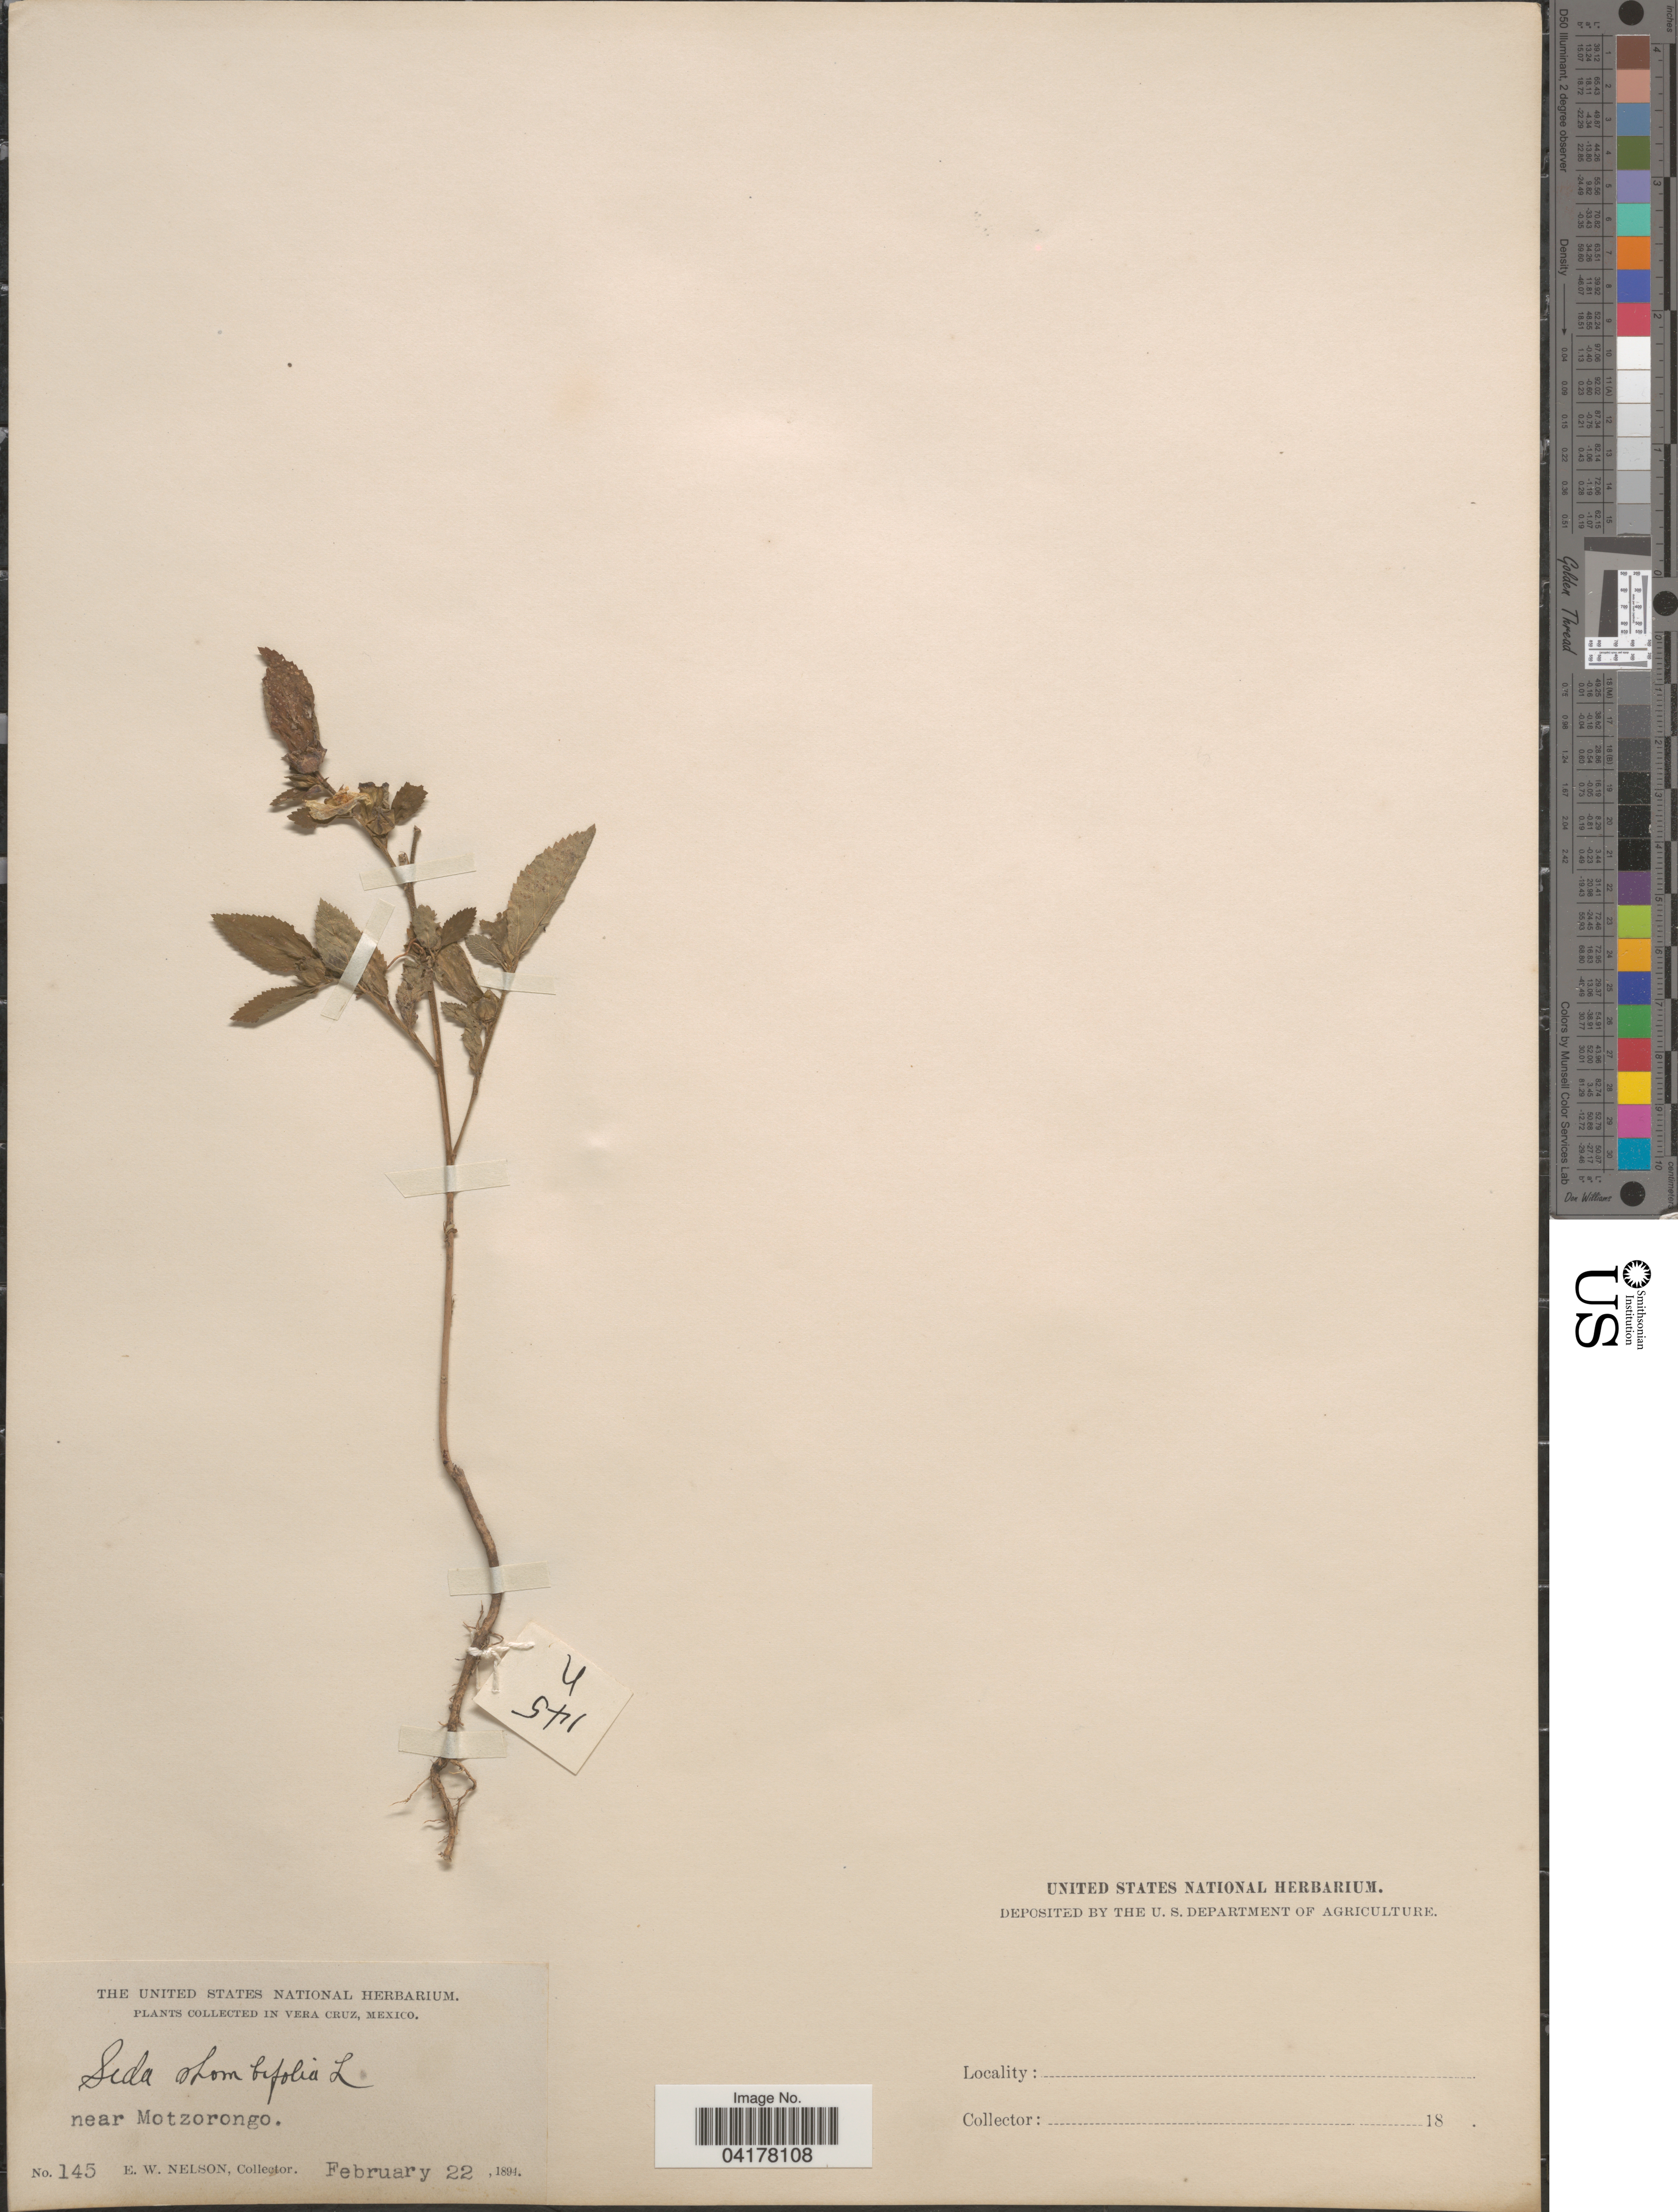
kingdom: Plantae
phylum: Tracheophyta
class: Magnoliopsida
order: Malvales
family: Malvaceae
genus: Sida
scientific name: Sida rhombifolia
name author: L.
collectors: E. W. Nelson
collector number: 145N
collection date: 1894-02-22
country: Mexico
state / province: Veracruz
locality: In Vera Cruz. Near Motzorongo.